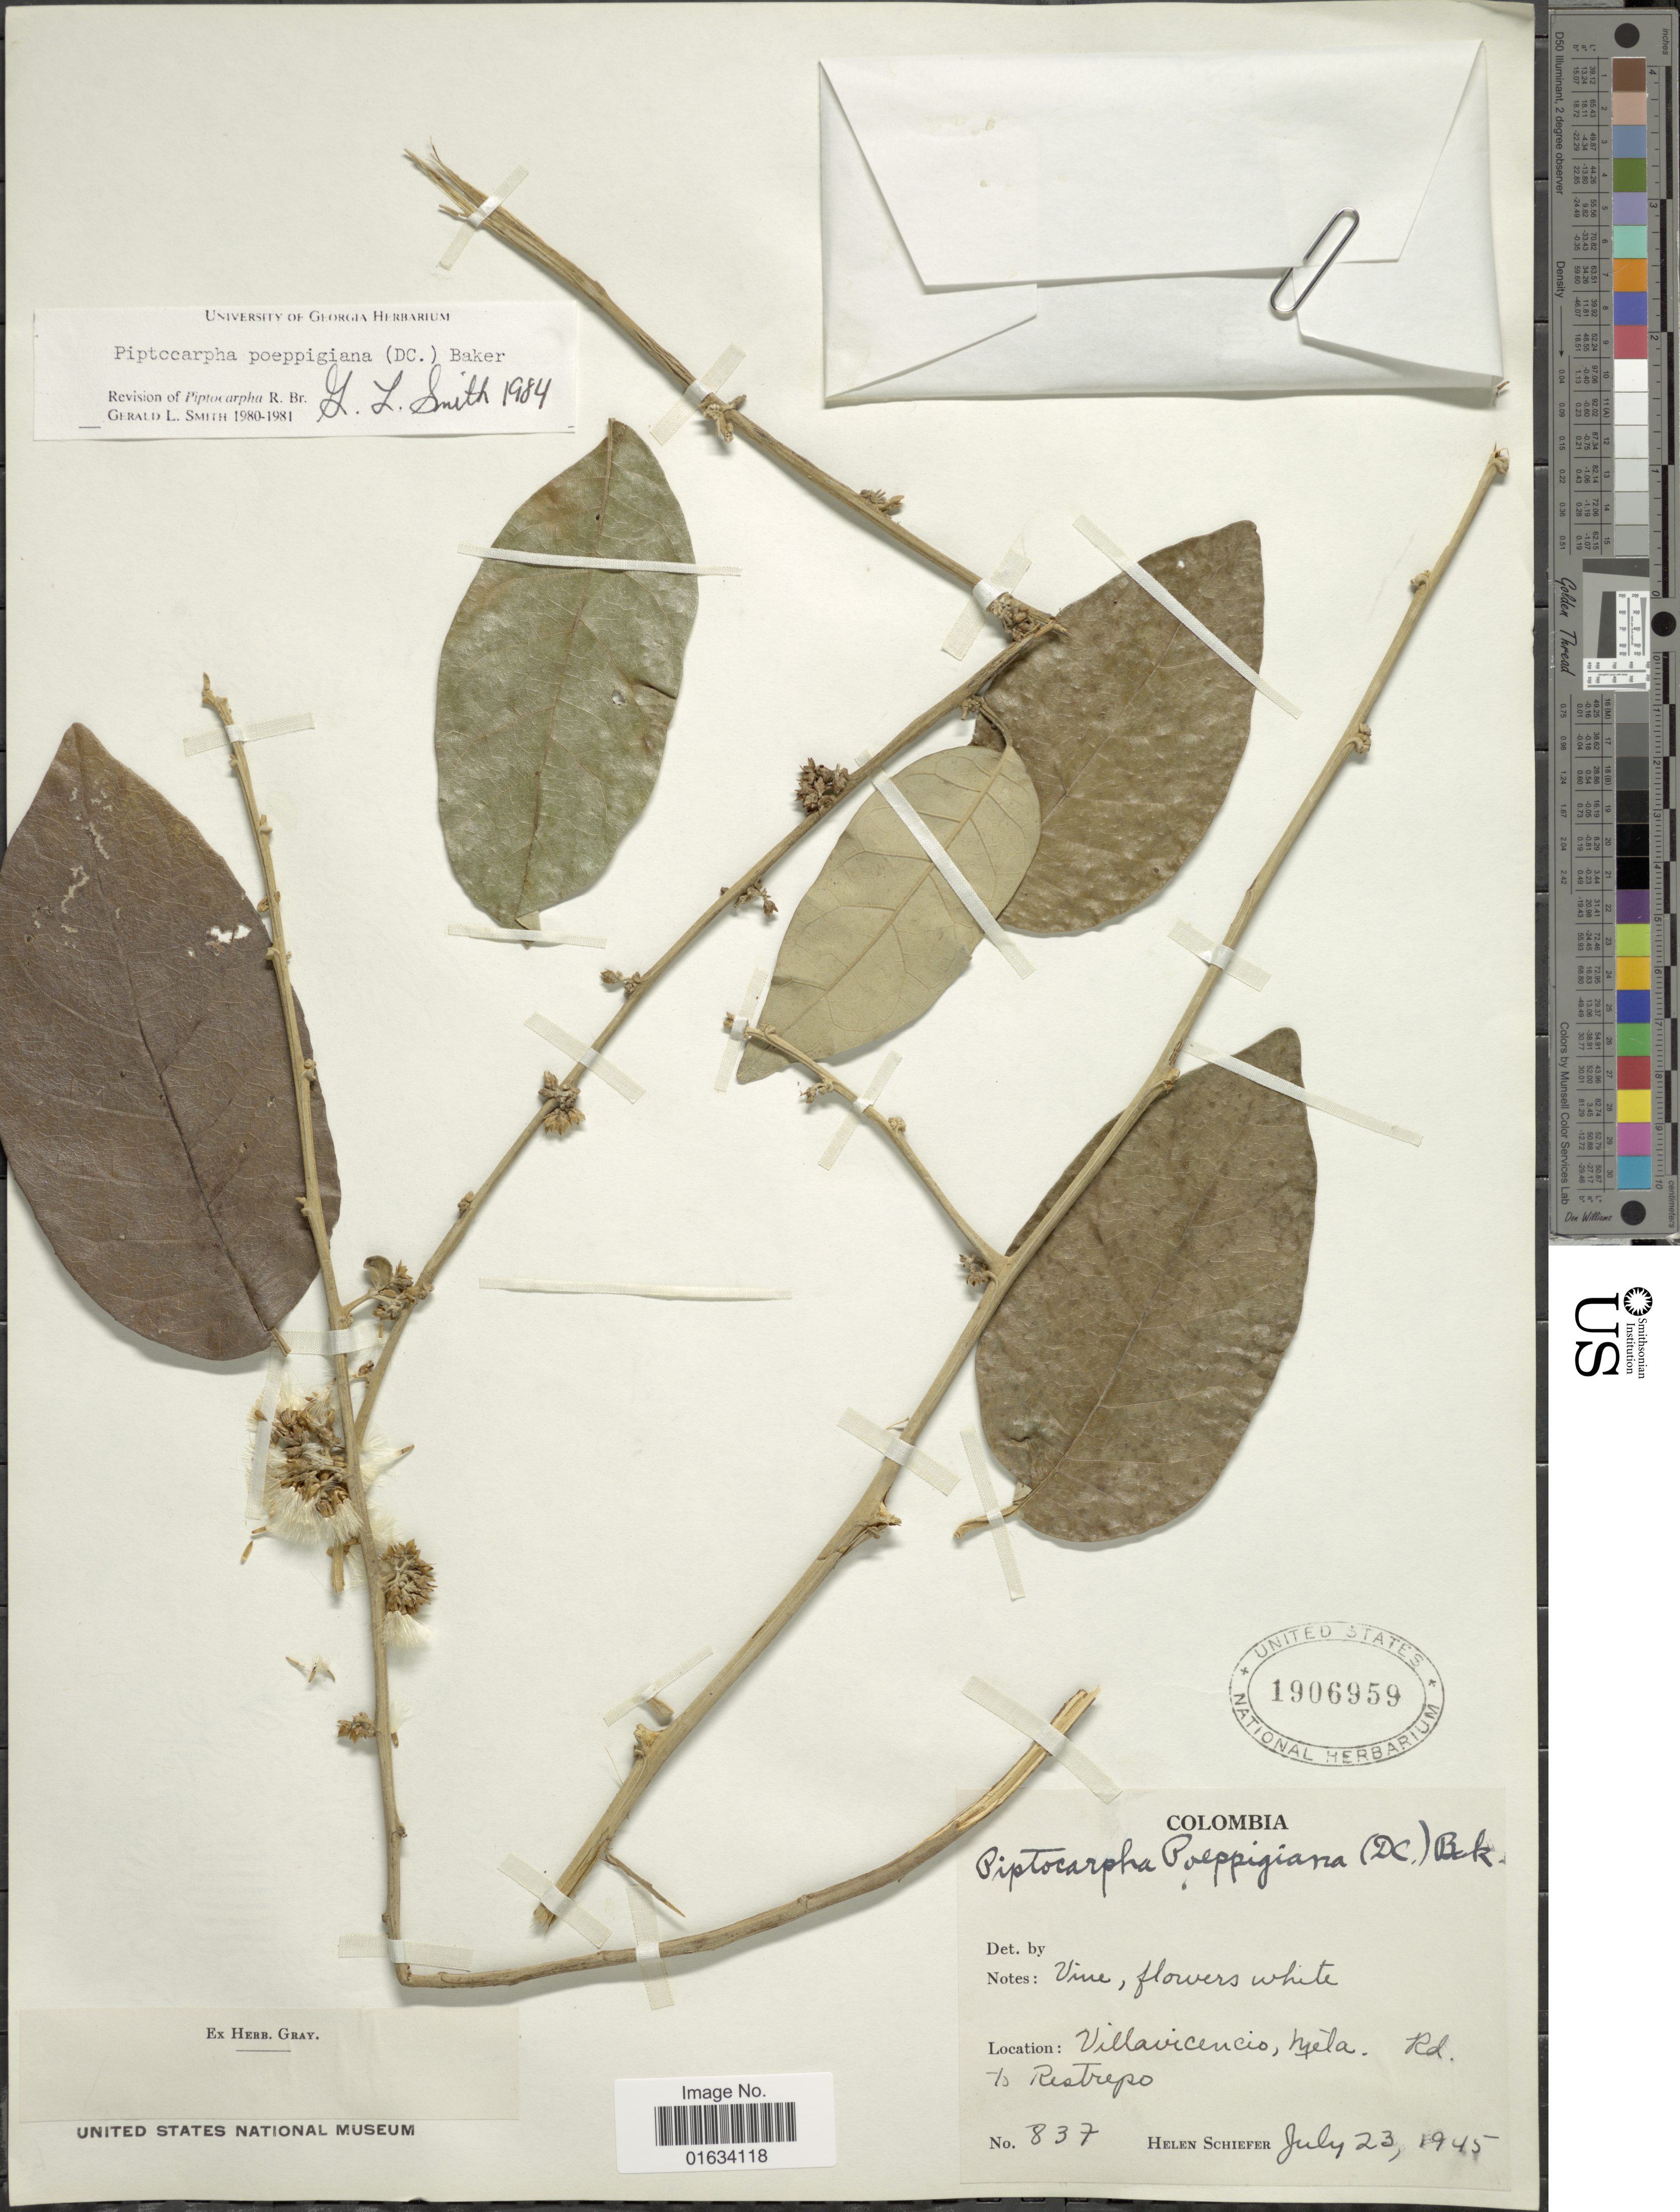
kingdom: Plantae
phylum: Tracheophyta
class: Magnoliopsida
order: Asterales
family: Asteraceae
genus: Piptocarpha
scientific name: Piptocarpha poeppigiana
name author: (DC.) Baker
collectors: H. Schiefer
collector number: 837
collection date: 1945-07-23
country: Colombia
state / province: Meta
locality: Colombia. Villavicencio, Meta. Rd. to Restrepo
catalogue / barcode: US 1906959